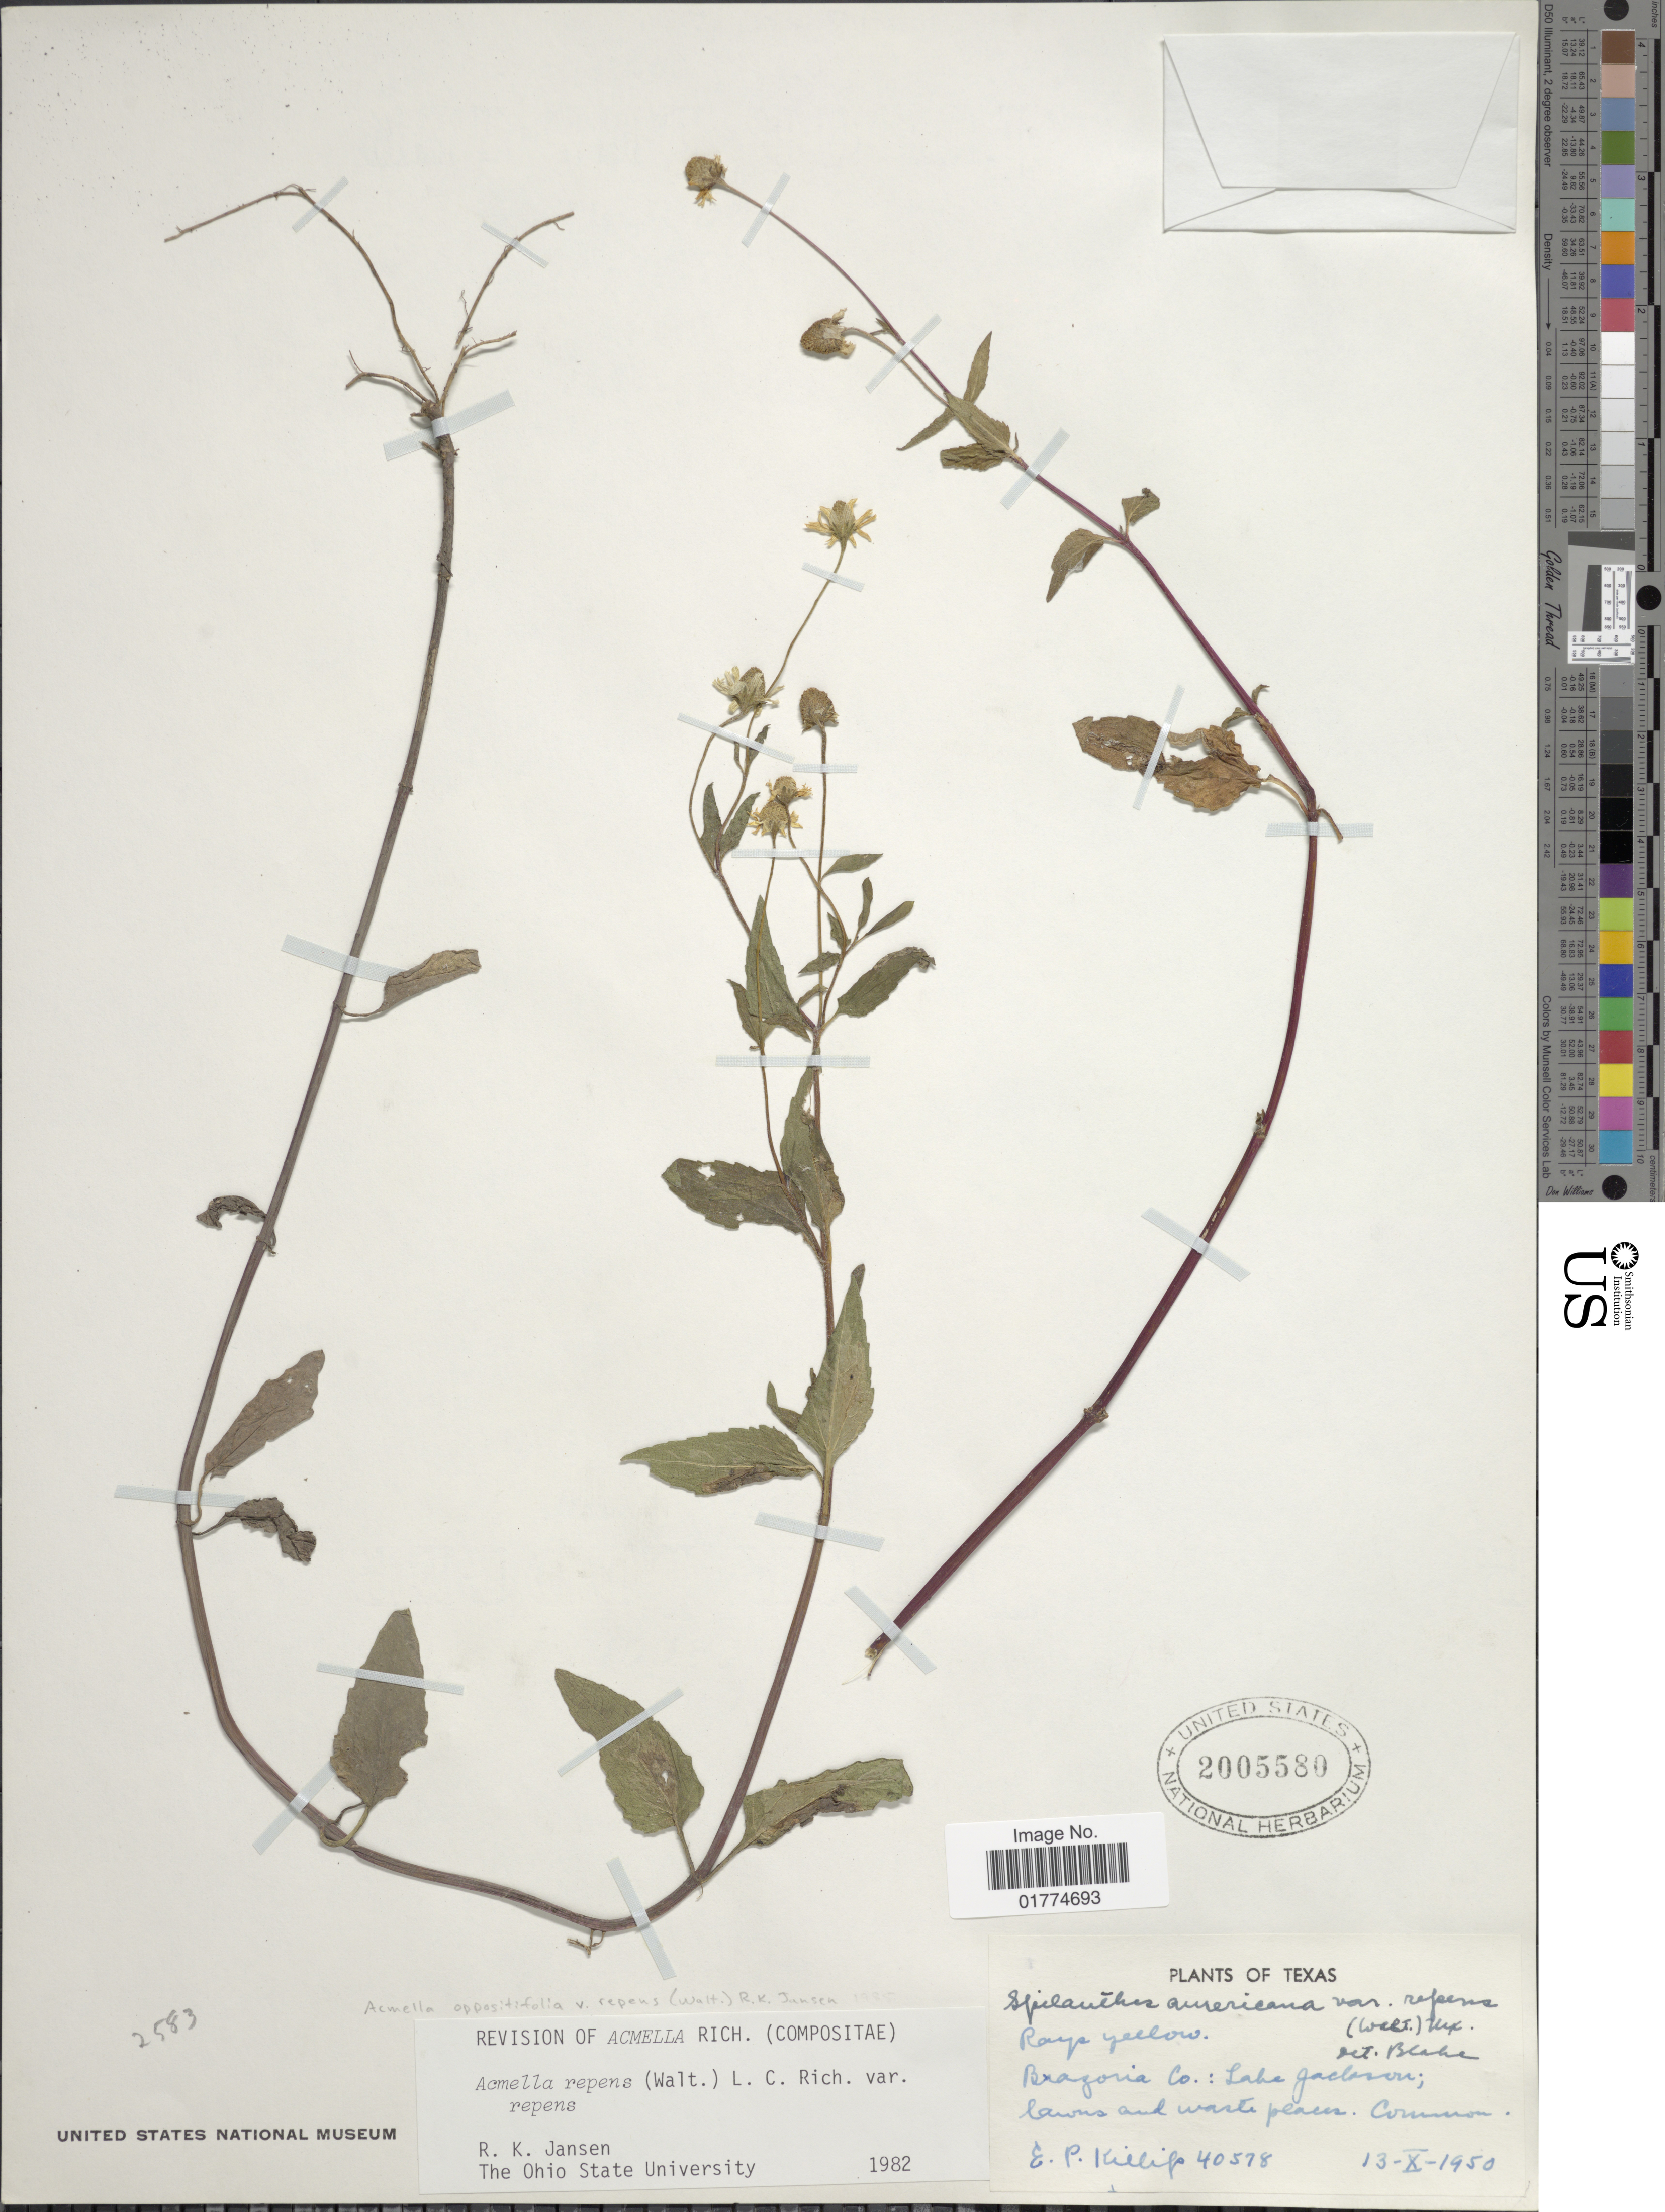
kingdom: Plantae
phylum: Tracheophyta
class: Magnoliopsida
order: Asterales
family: Asteraceae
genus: Acmella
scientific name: Acmella oppositifolia var. repens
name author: (Walter) R.K. Jansen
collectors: E. P. Killip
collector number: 40578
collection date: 1950-10-13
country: United States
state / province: Texas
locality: Brazoria Co.: Lake Jackson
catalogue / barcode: US 2005580